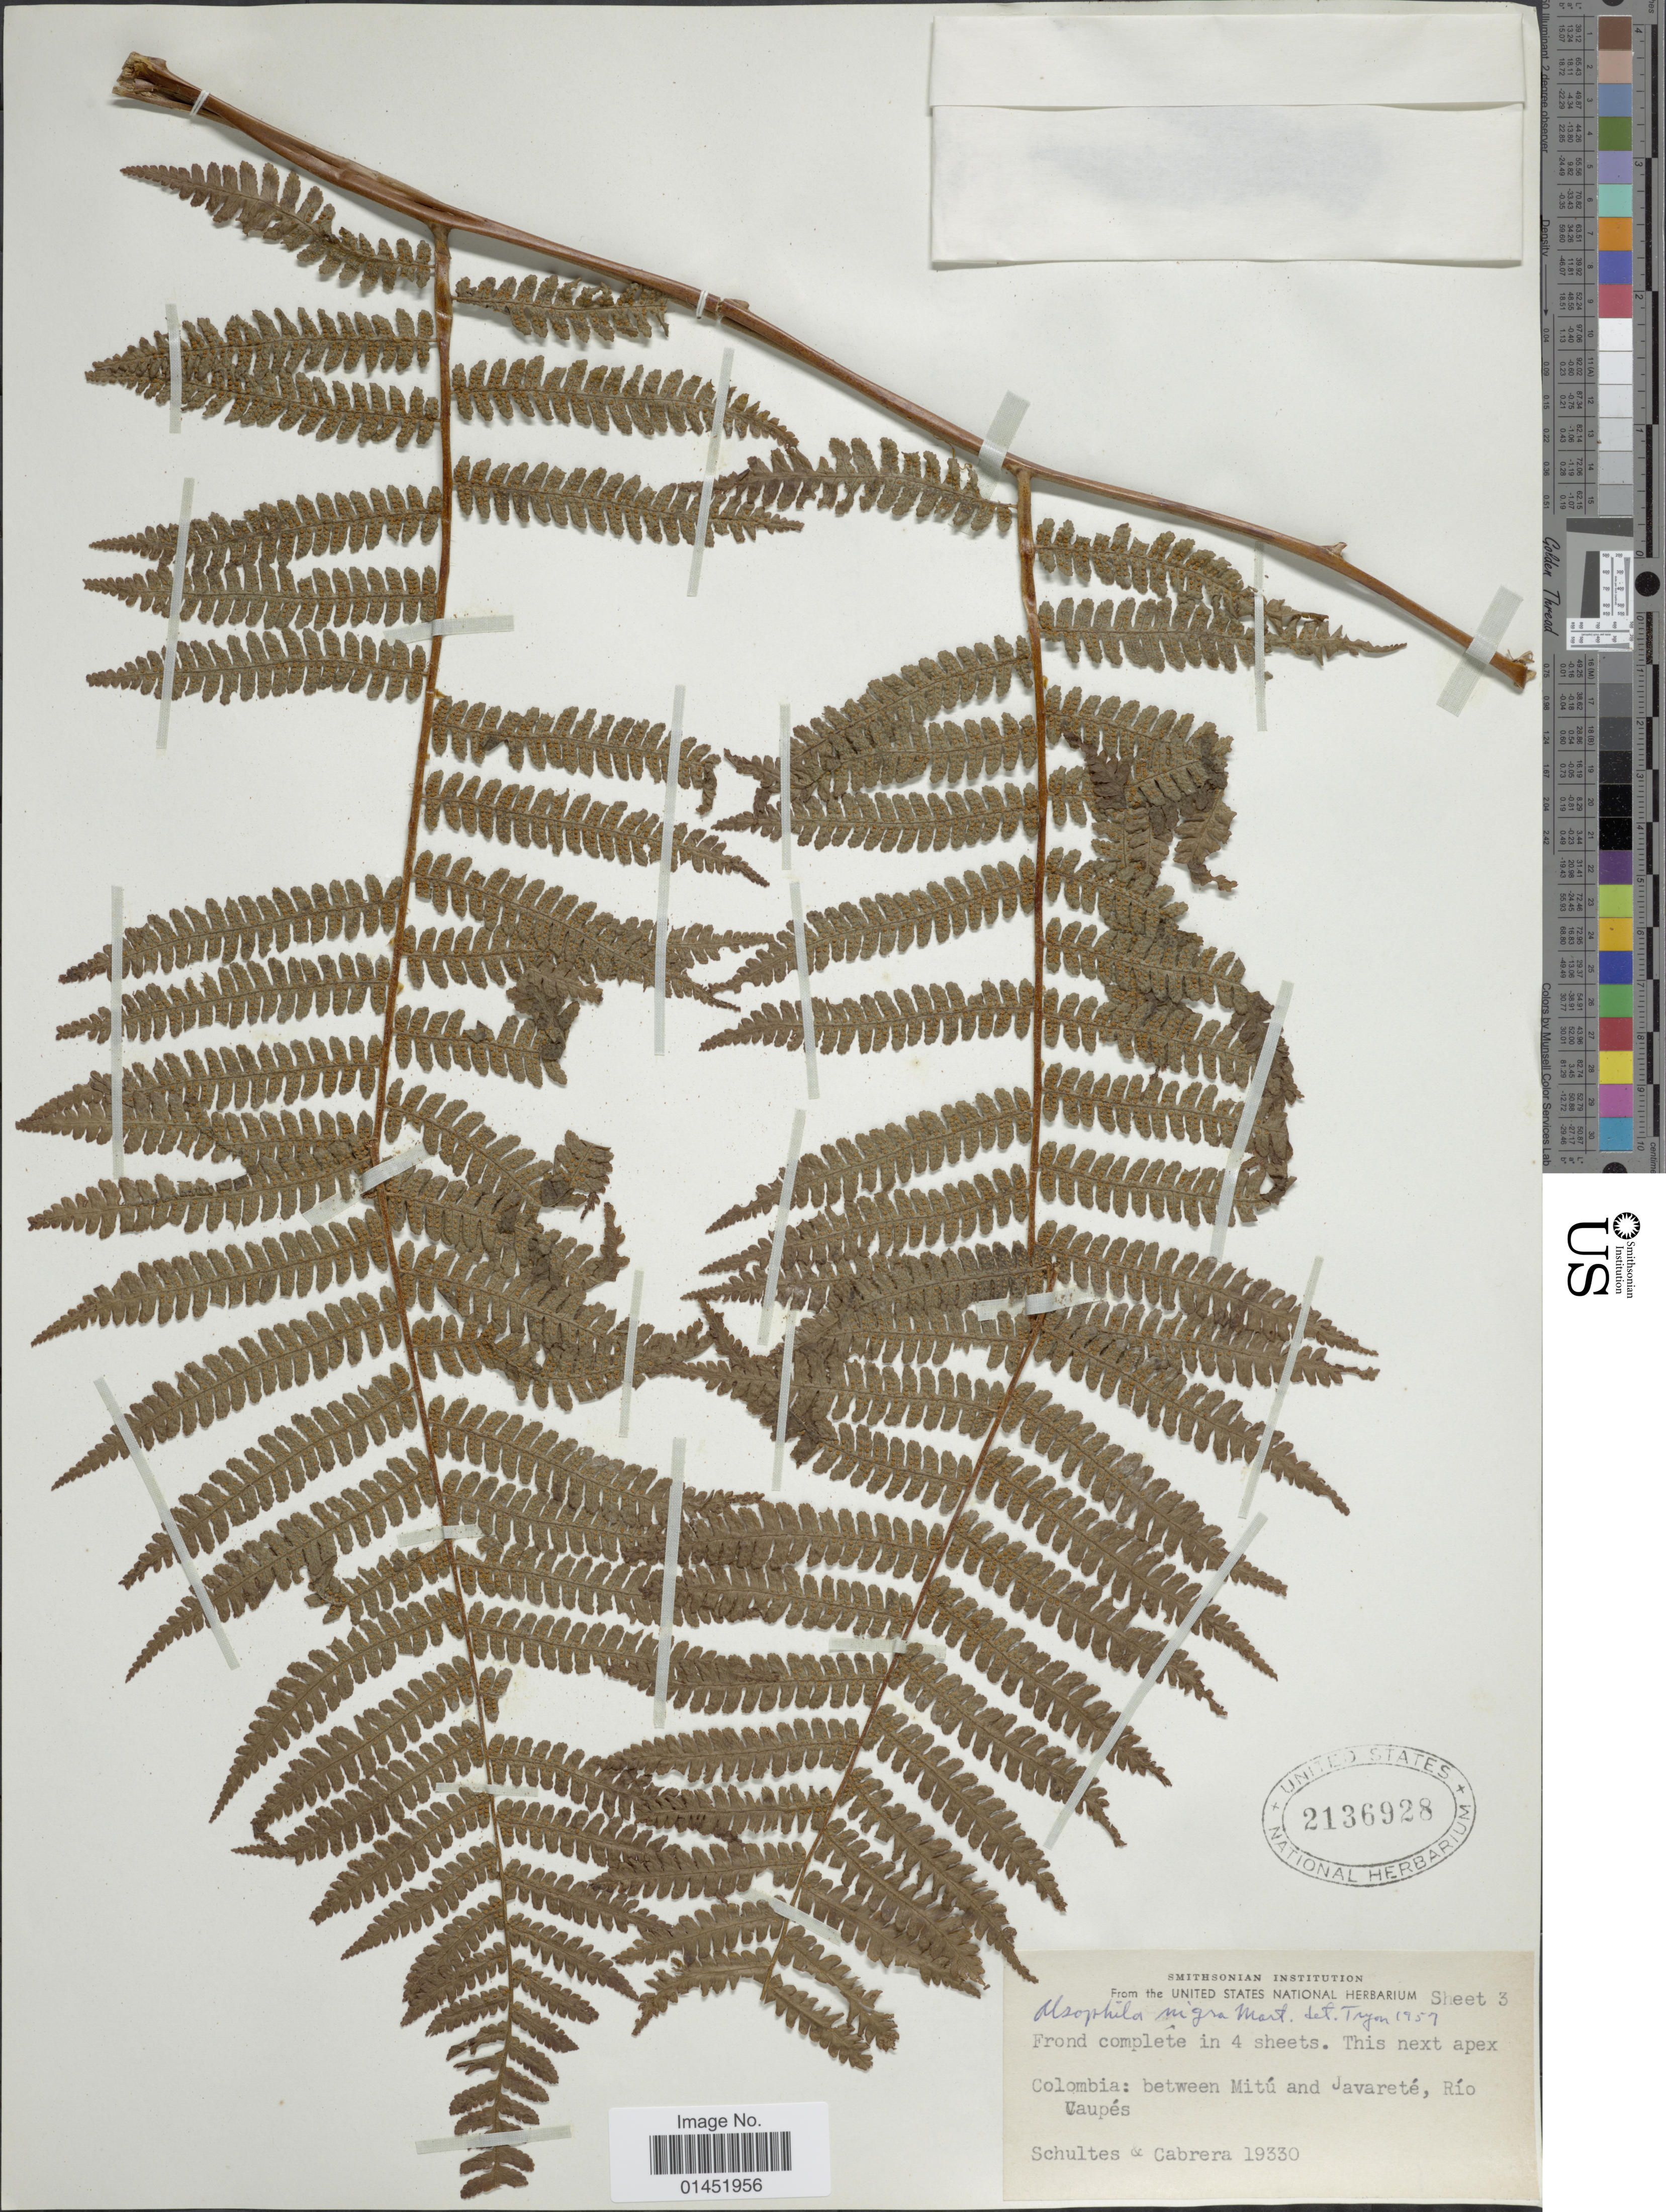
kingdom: Plantae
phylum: Tracheophyta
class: Polypodiopsida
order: Cyatheales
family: Cyatheaceae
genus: Cyathea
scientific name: Cyathea lasiosora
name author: (Mett. ex Kuhn) Domin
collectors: -- Schultes & Cabrera, --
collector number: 19330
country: Colombia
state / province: Vaupés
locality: Between Mitú and Javareté, Río Vaupés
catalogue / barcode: US 2136928